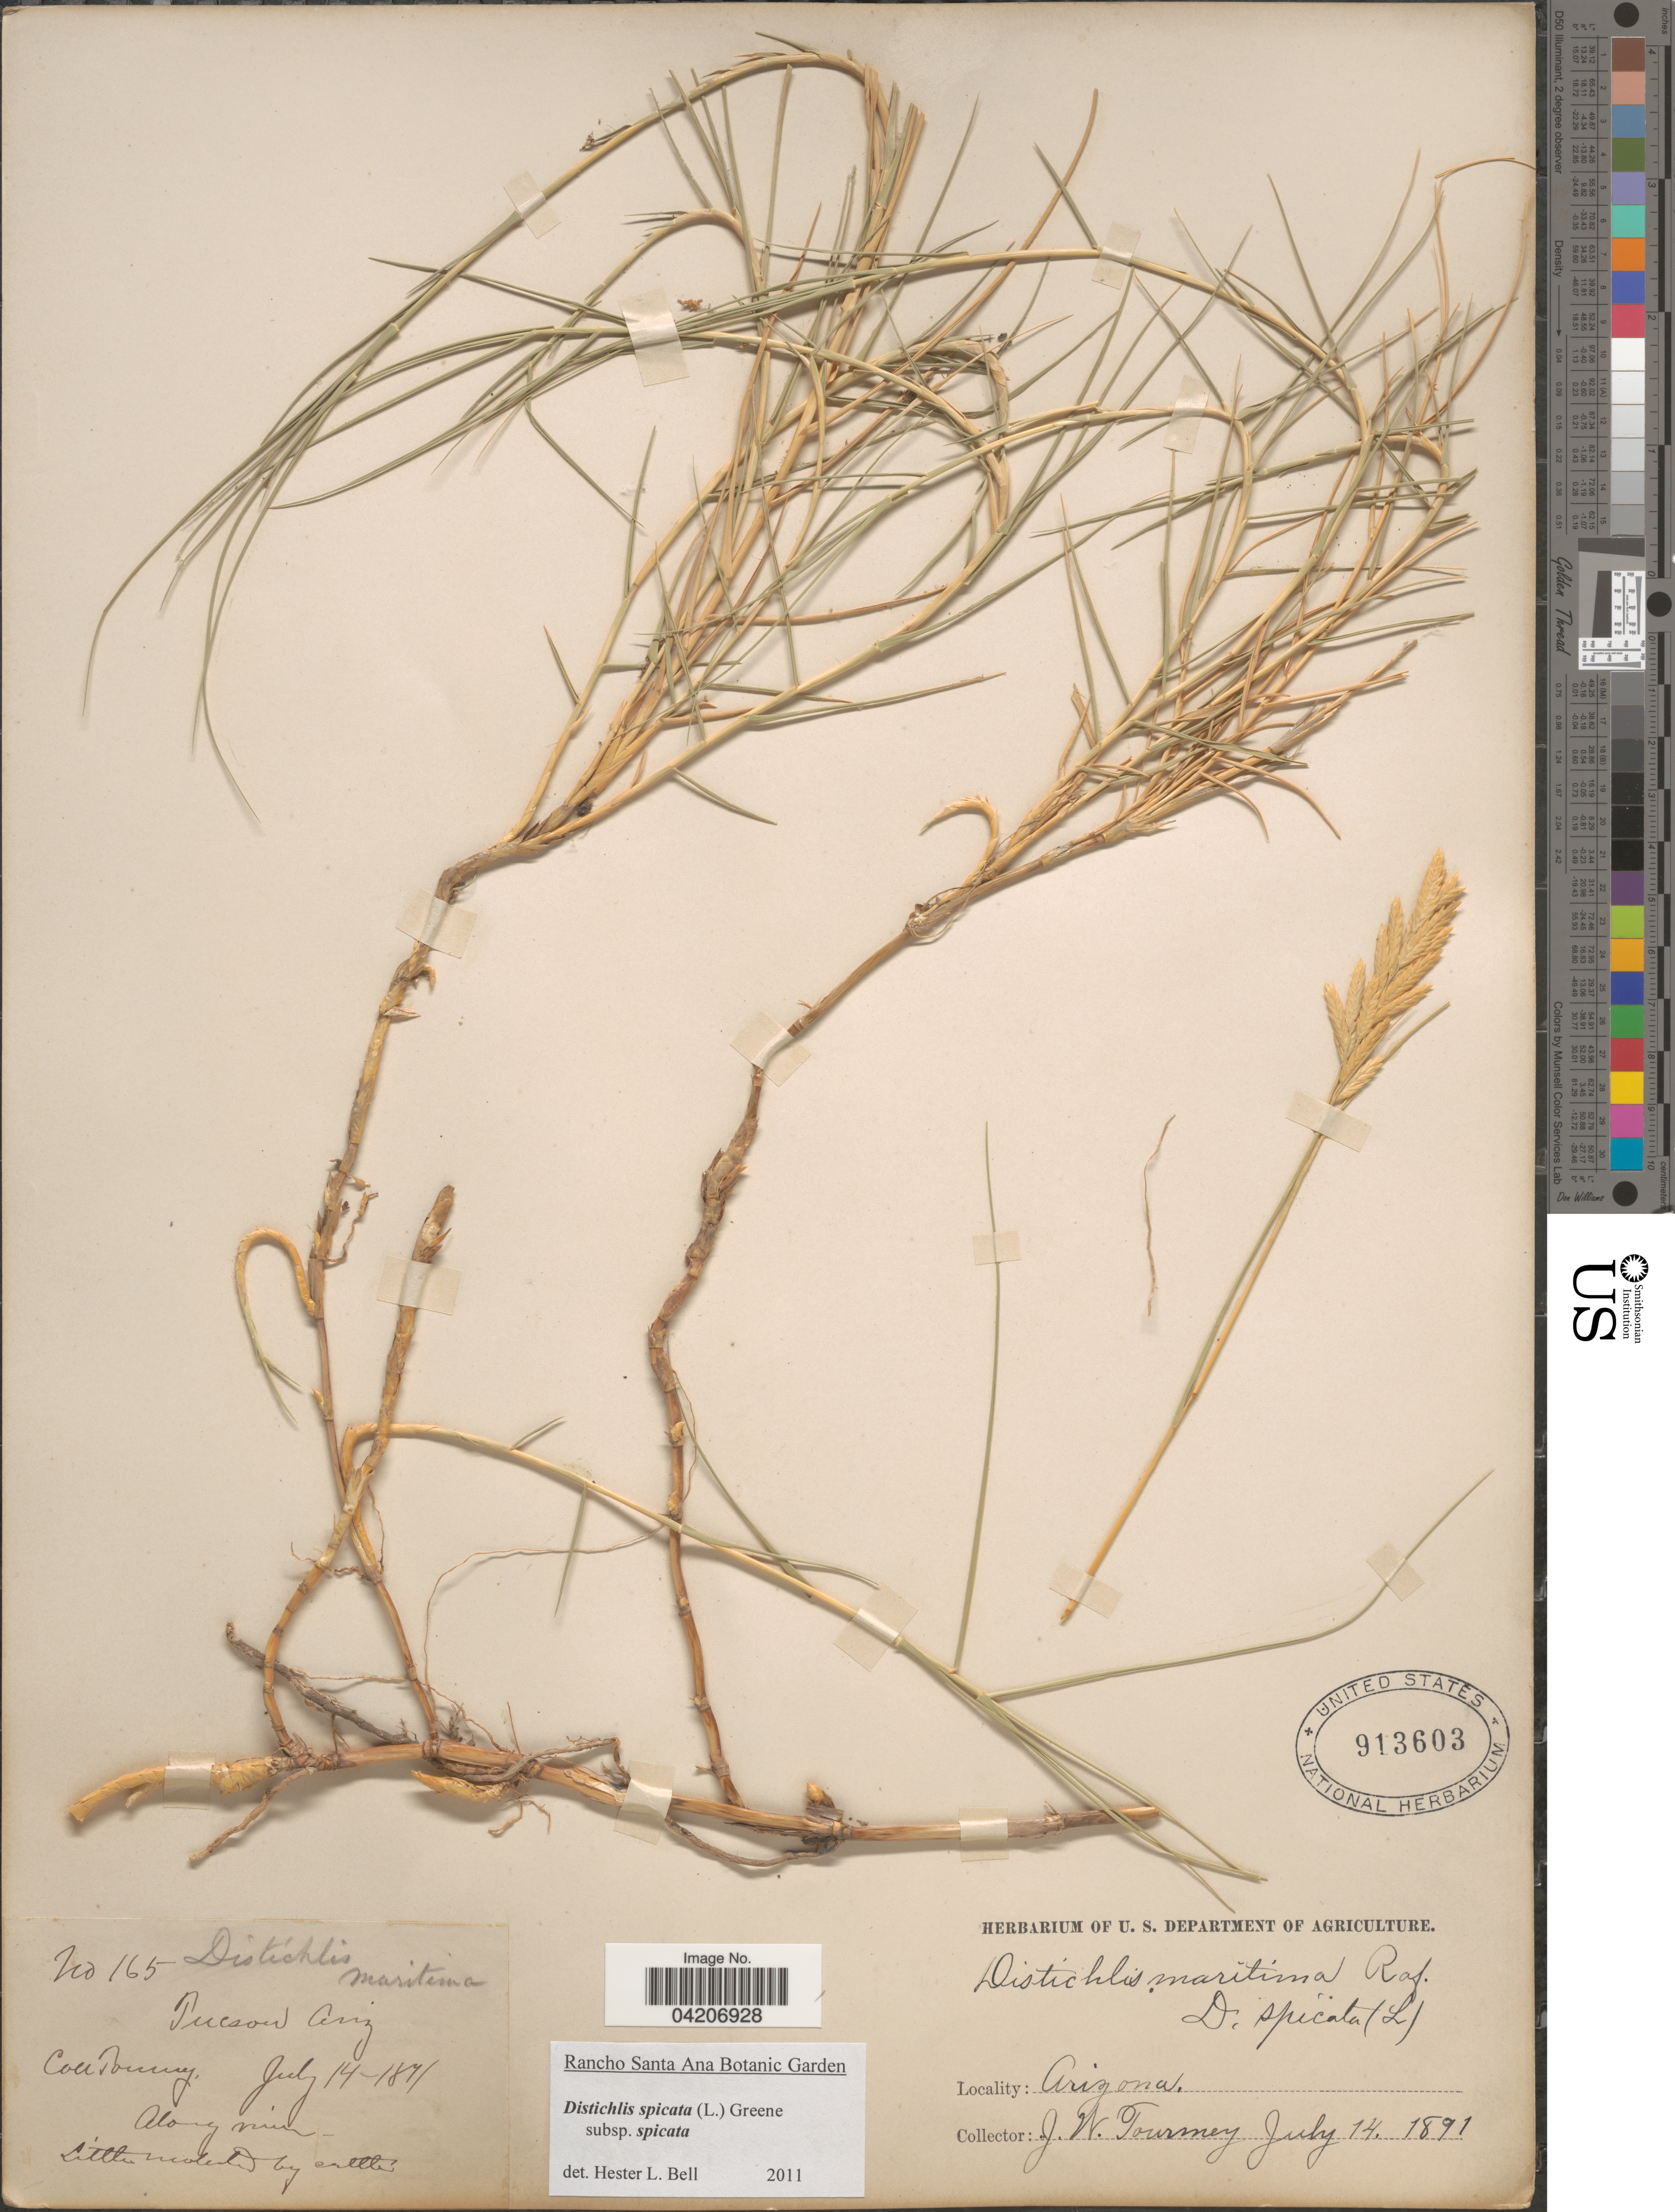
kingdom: Plantae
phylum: Tracheophyta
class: Liliopsida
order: Poales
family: Poaceae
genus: Distichlis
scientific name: Distichlis spicata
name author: (L.) Greene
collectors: J. Tourney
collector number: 165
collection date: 1891-07-14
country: United States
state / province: Arizona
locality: Tucson. Along river.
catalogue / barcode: US 913603